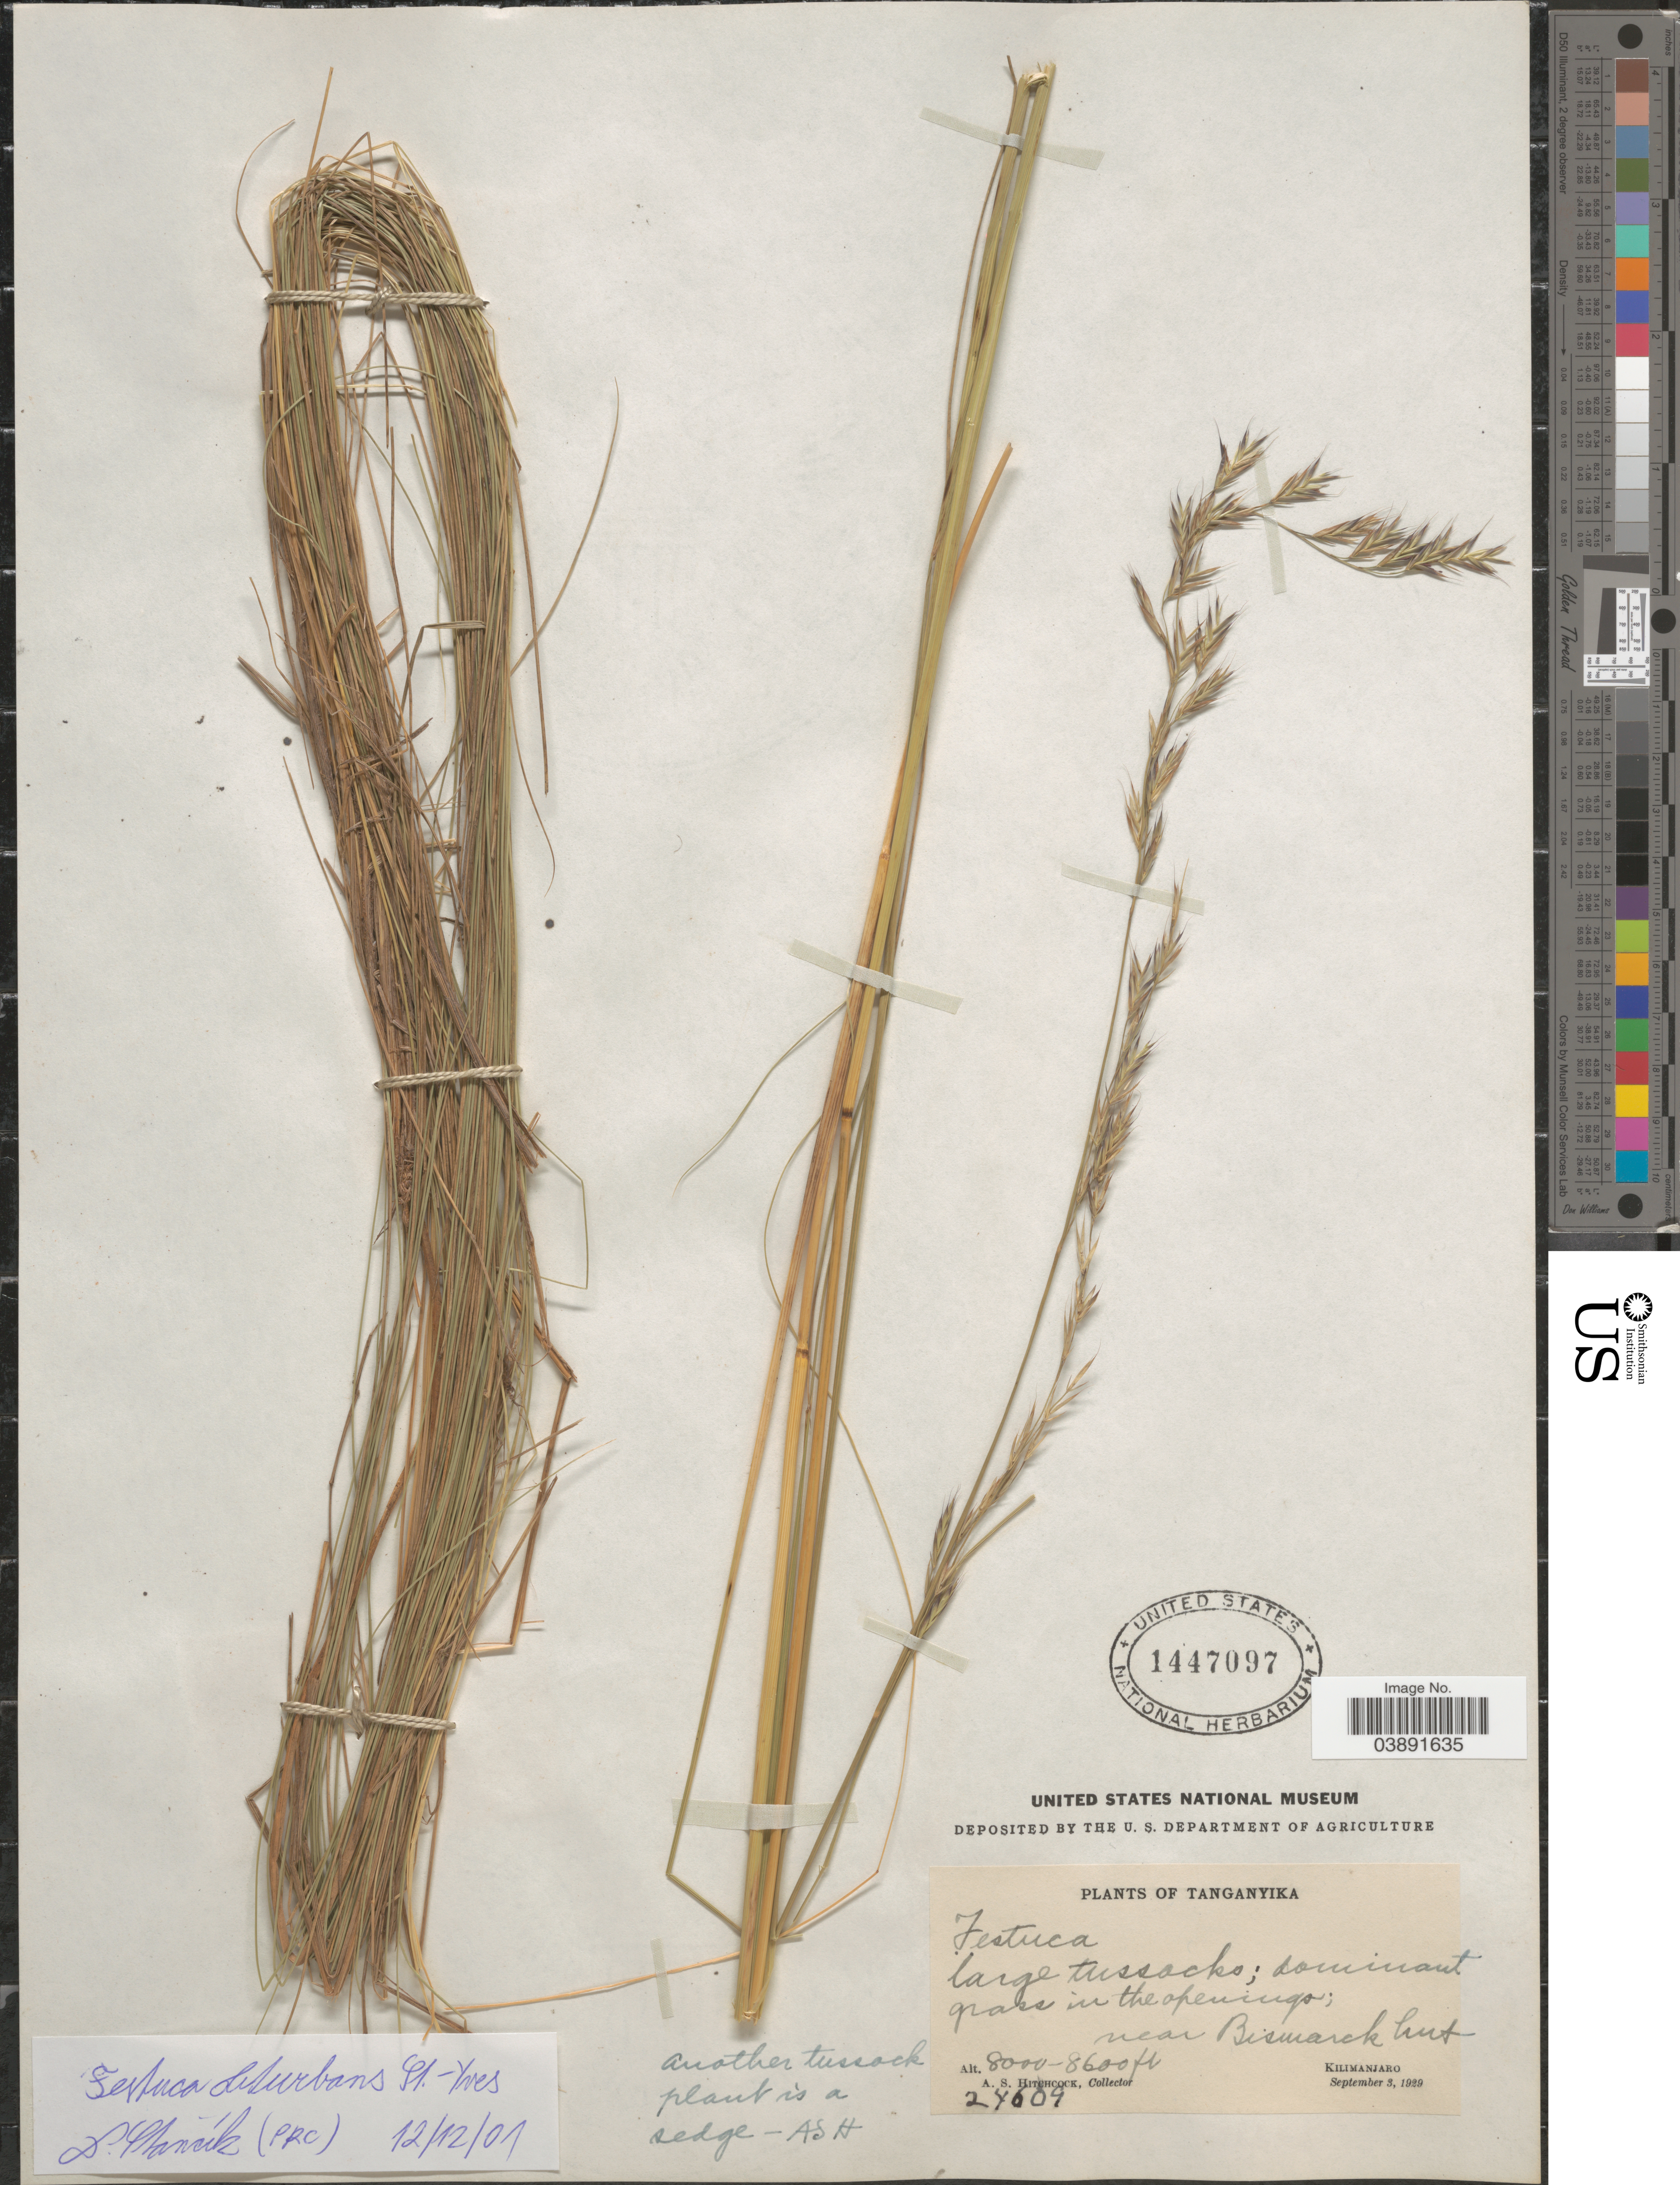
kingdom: Plantae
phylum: Tracheophyta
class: Liliopsida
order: Poales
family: Poaceae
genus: Festuca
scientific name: Festuca obturbans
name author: St.-Yves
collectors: A. S. Hitchcock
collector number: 24609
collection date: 1929-09-03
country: Tanzania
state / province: Kilimanjaro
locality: Dominat grass in the openings, near Bismarck Mt.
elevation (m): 2438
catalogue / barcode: US 1447097